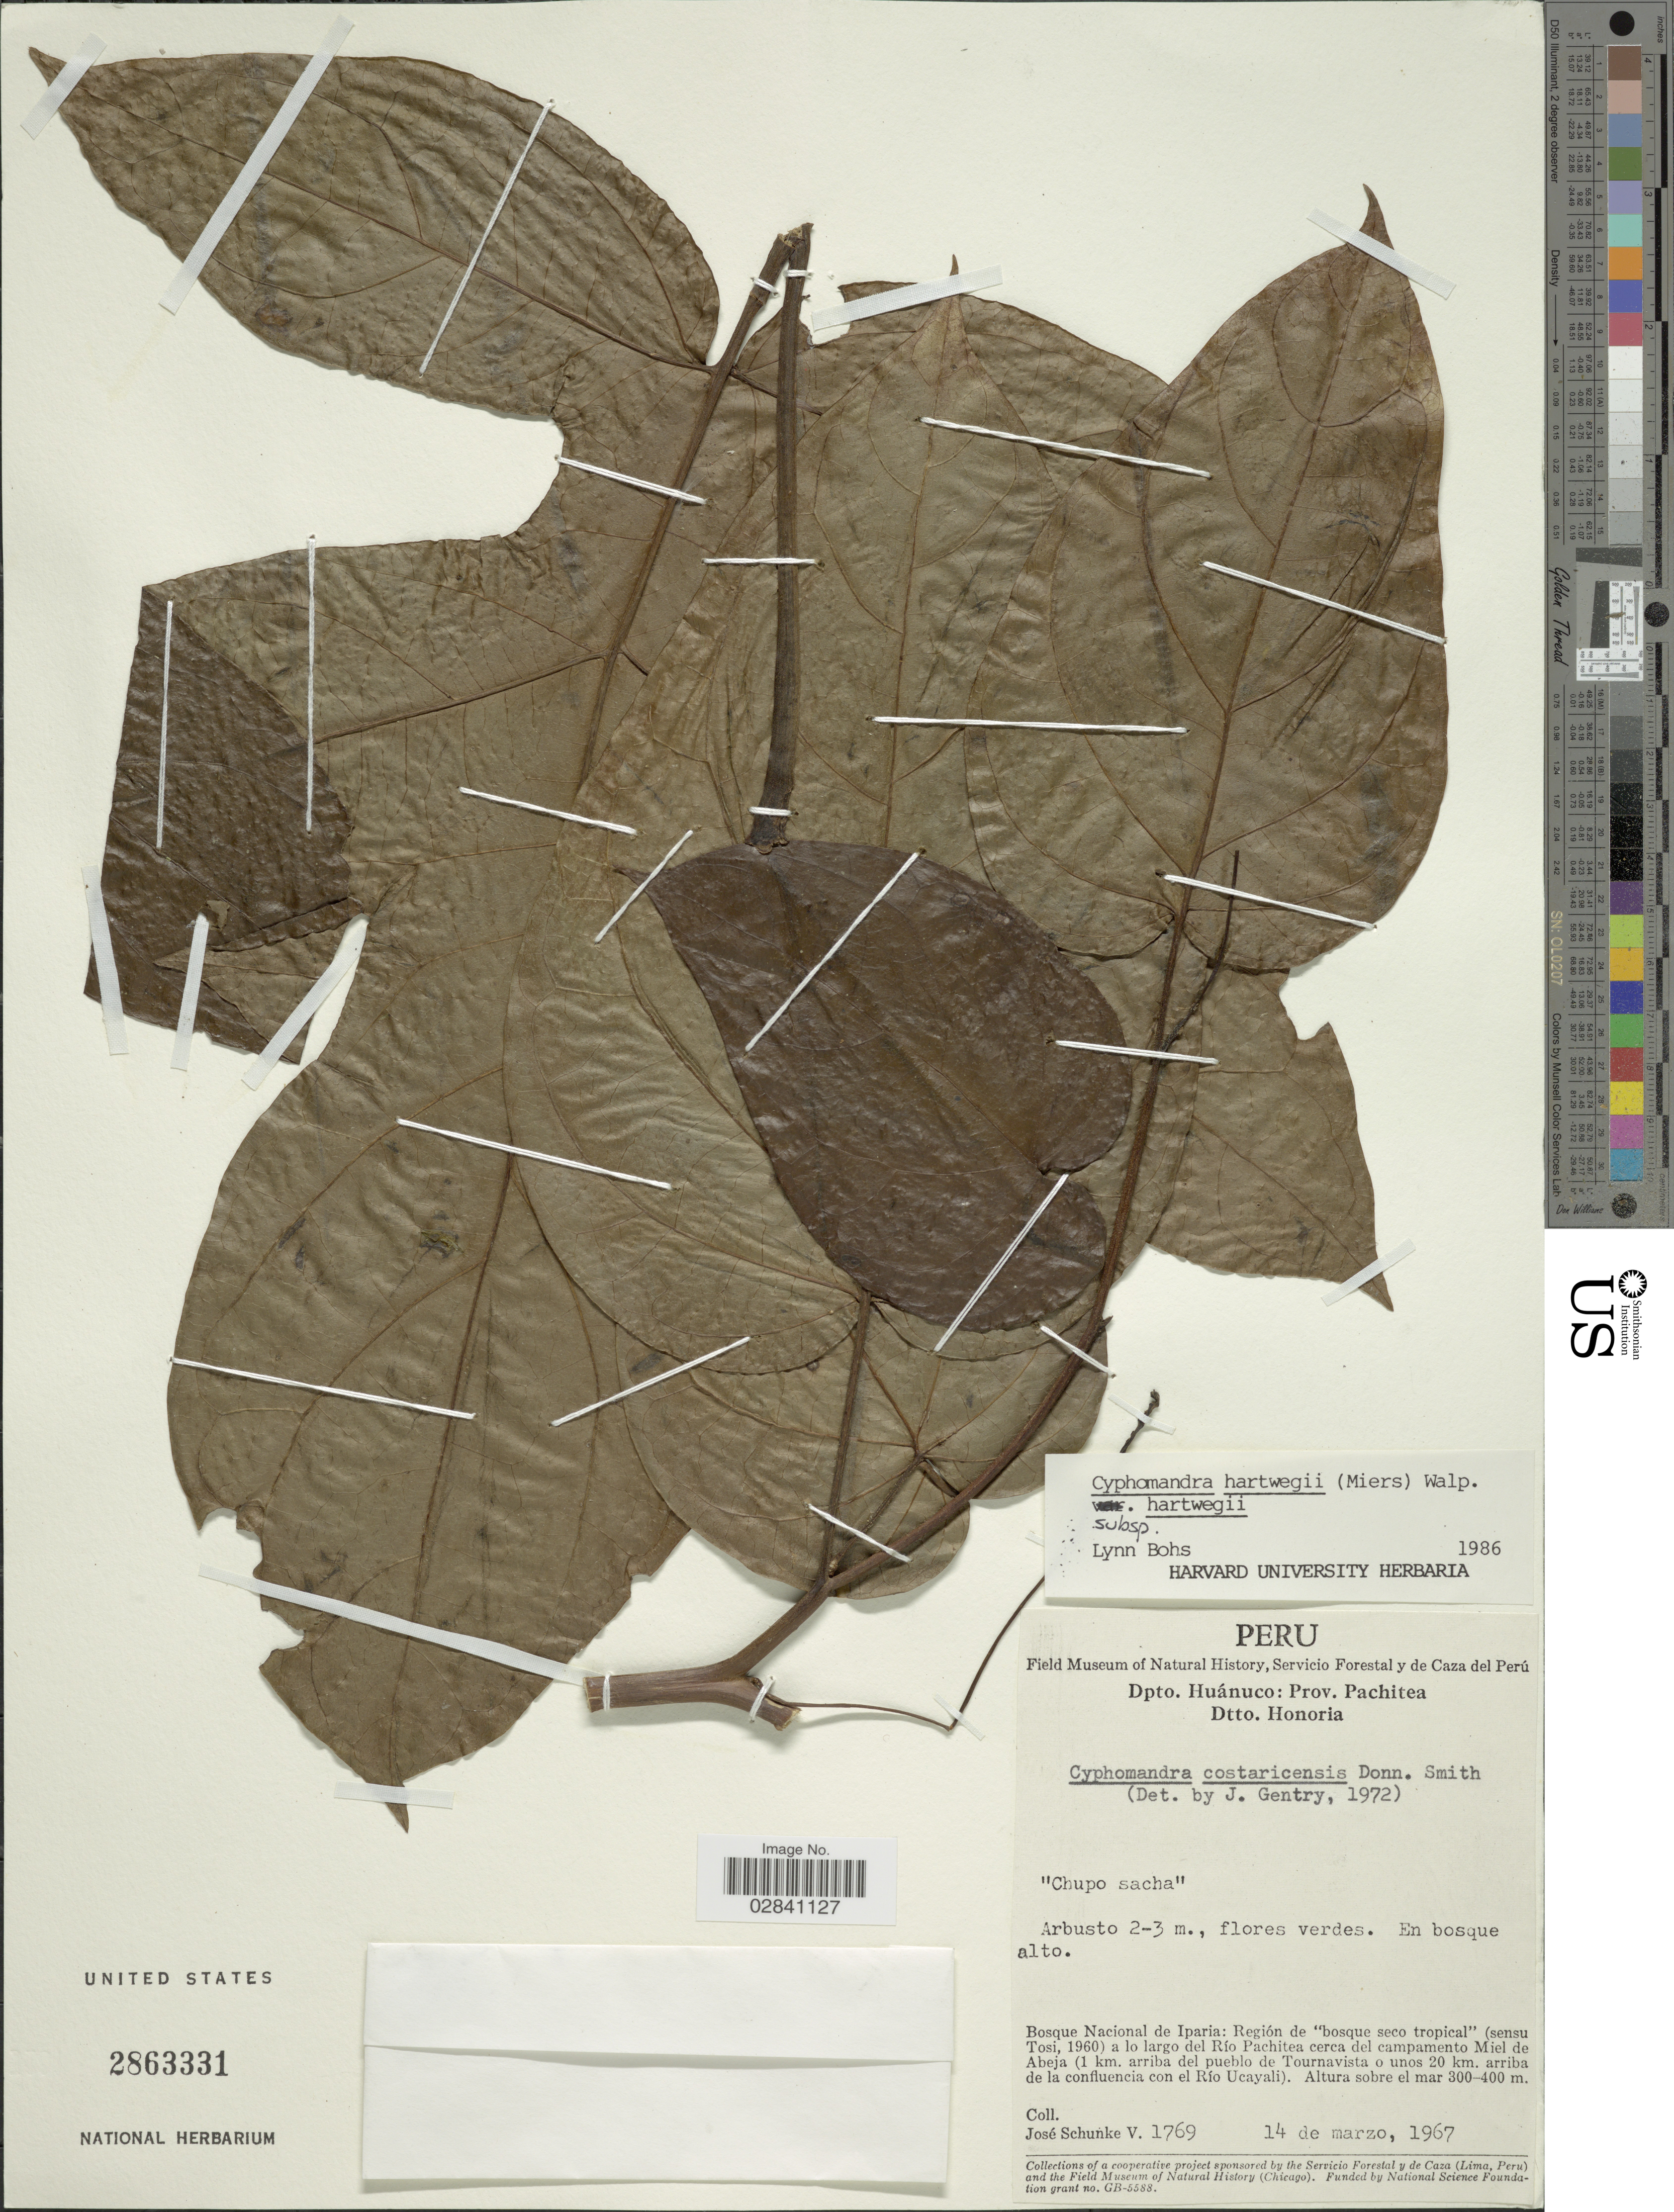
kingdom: Plantae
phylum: Tracheophyta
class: Magnoliopsida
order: Solanales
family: Solanaceae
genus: Cyphomandra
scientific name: Cyphomandra hartwegii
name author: (Miers) Sendtn. ex Walp.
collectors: J. Schunke Vigo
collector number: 1769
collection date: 1967-03-14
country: Peru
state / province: Huánuco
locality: Dpto. Huánuco: Prov. Pachitea. Dtto. Honoria. Bosque Nacional de Iparia: Regíon de "bosque seco tropical" (sensu Tosi, 1960) a lo largo del Río Pachitea cerca del campamento Miel de Abeja (1 km. arriba del pueblo de Tournavista o unos 20 km. arriba de la confluencia con el Río Ucayali).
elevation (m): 300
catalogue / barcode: US 2863331